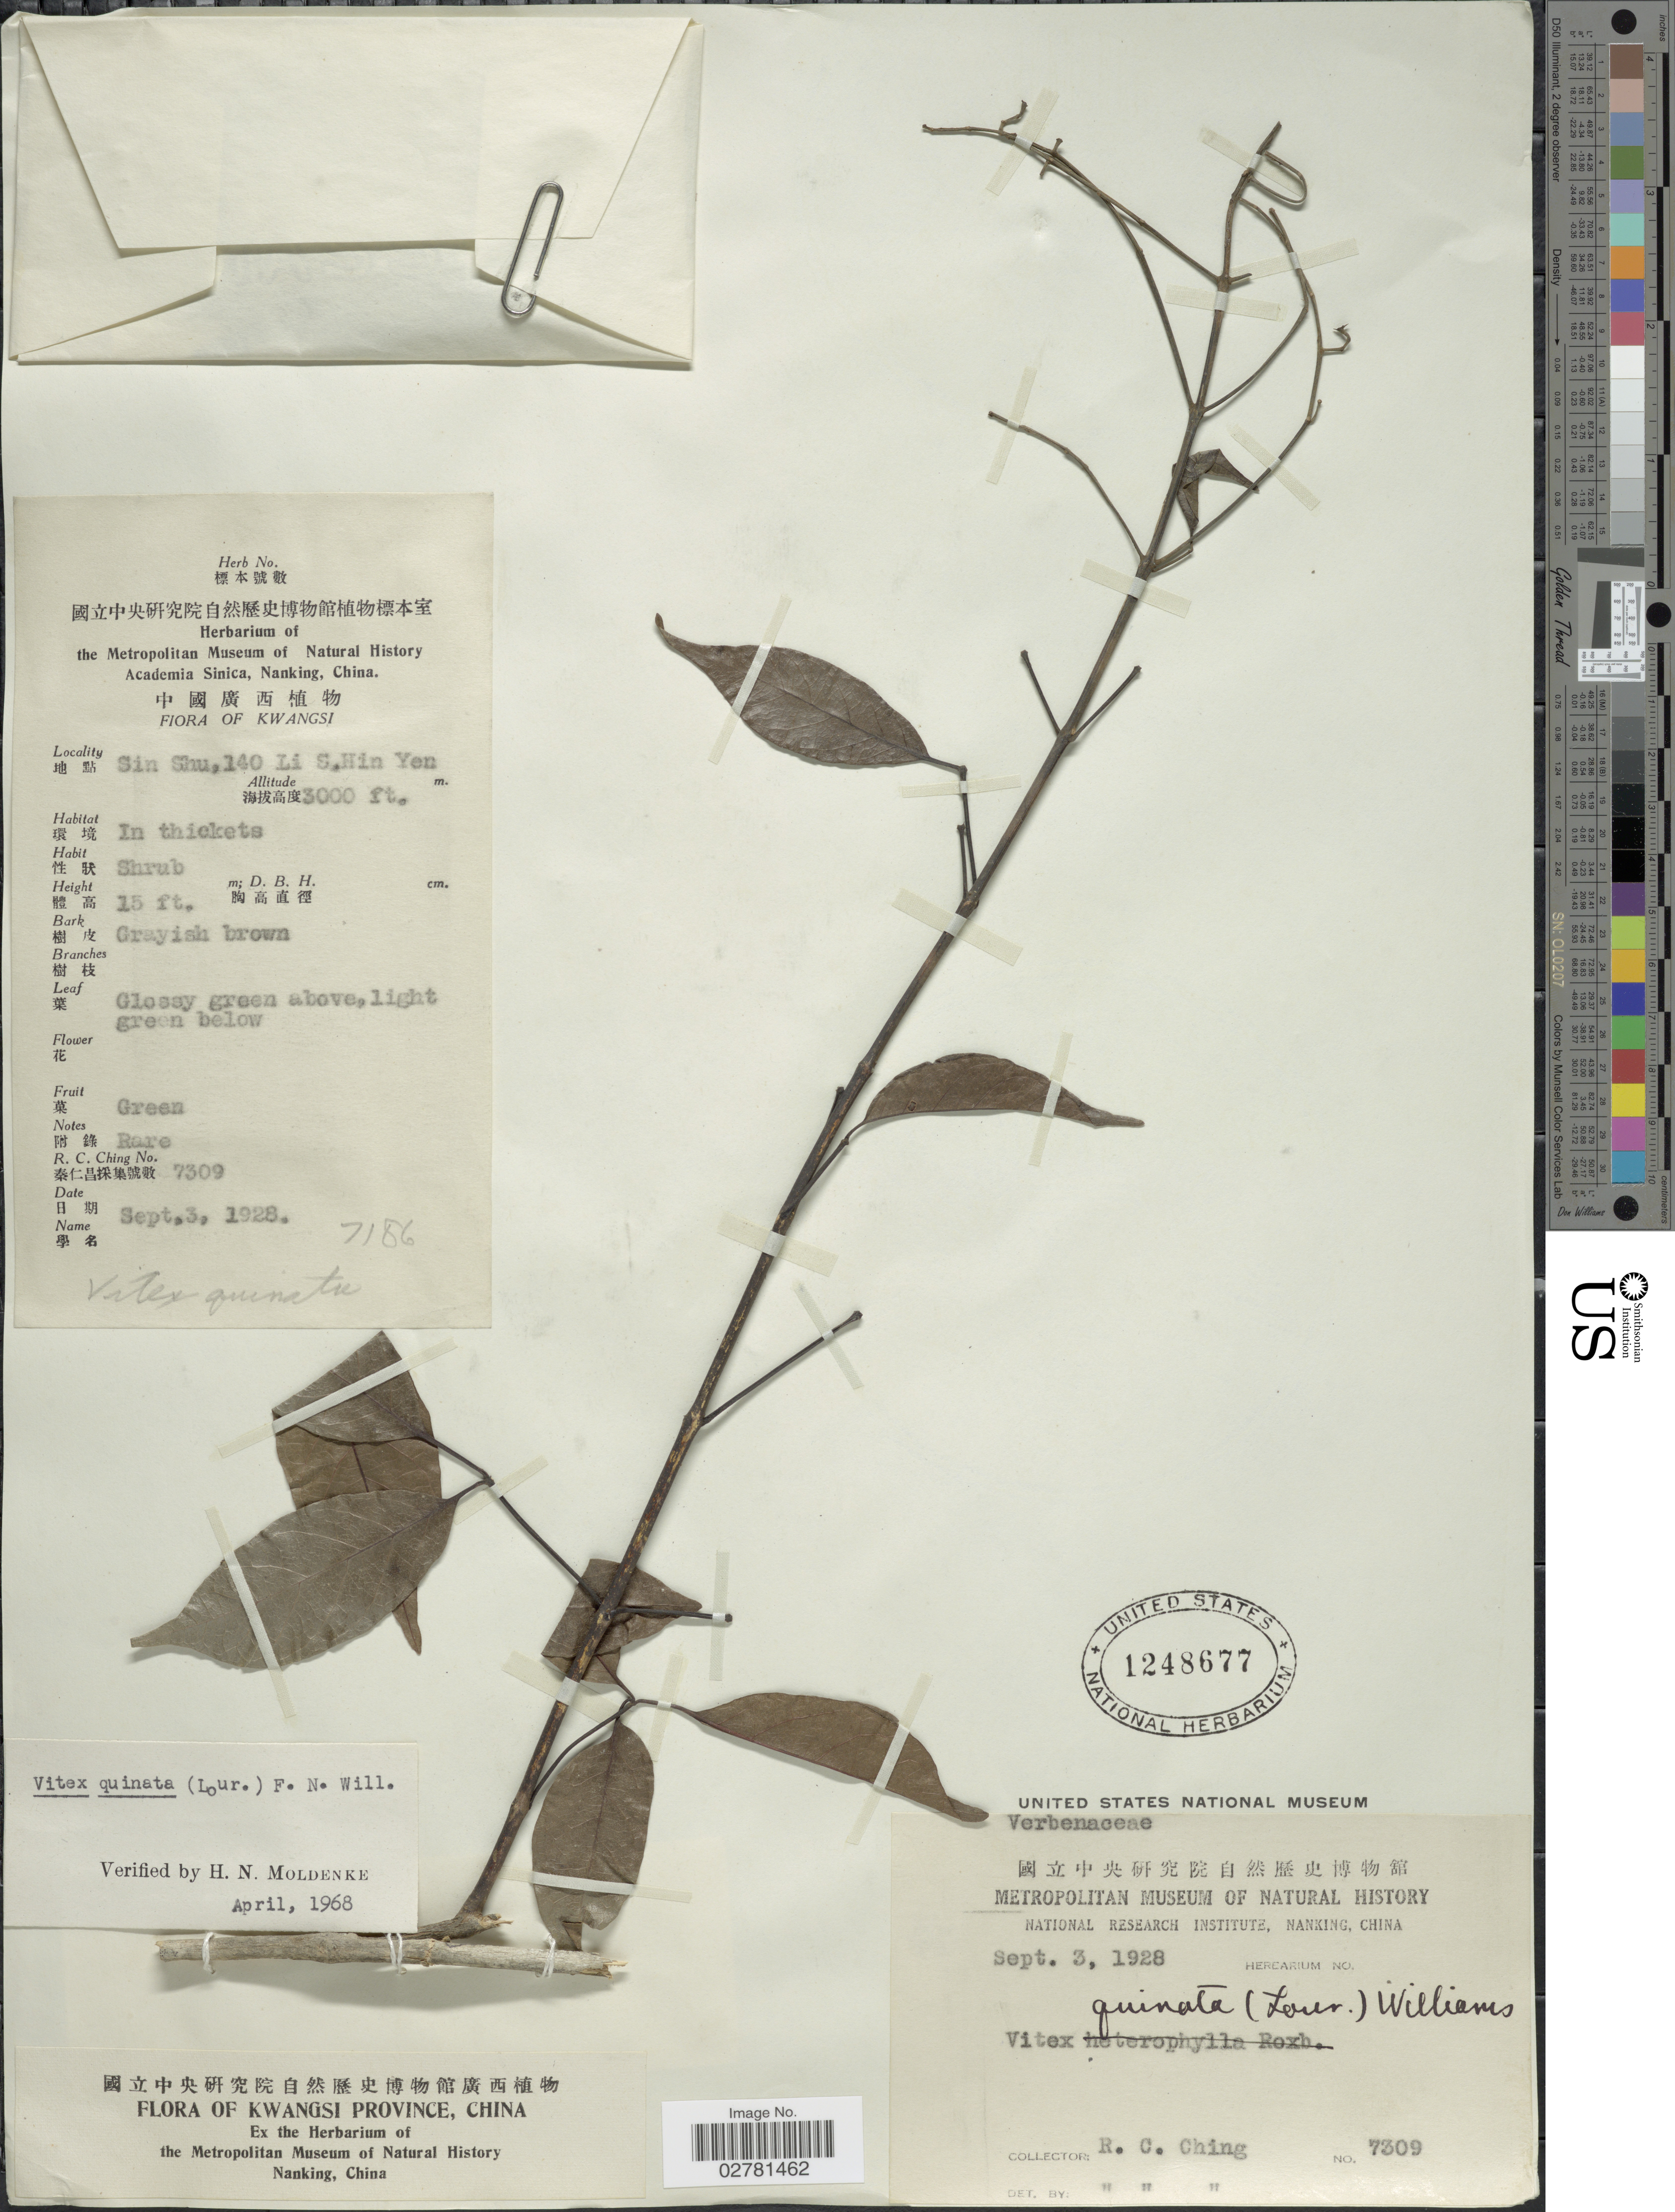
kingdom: Plantae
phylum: Tracheophyta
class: Magnoliopsida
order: Lamiales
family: Lamiaceae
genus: Vitex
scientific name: Vitex quinata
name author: (Lour.) F.N. Williams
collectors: R. C. Ching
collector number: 7309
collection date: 1928-09-03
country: China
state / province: Guangxi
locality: Kwangsi. Sin Shu, 140 Li S, Hin Yen.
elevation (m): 914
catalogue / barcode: US 1248677